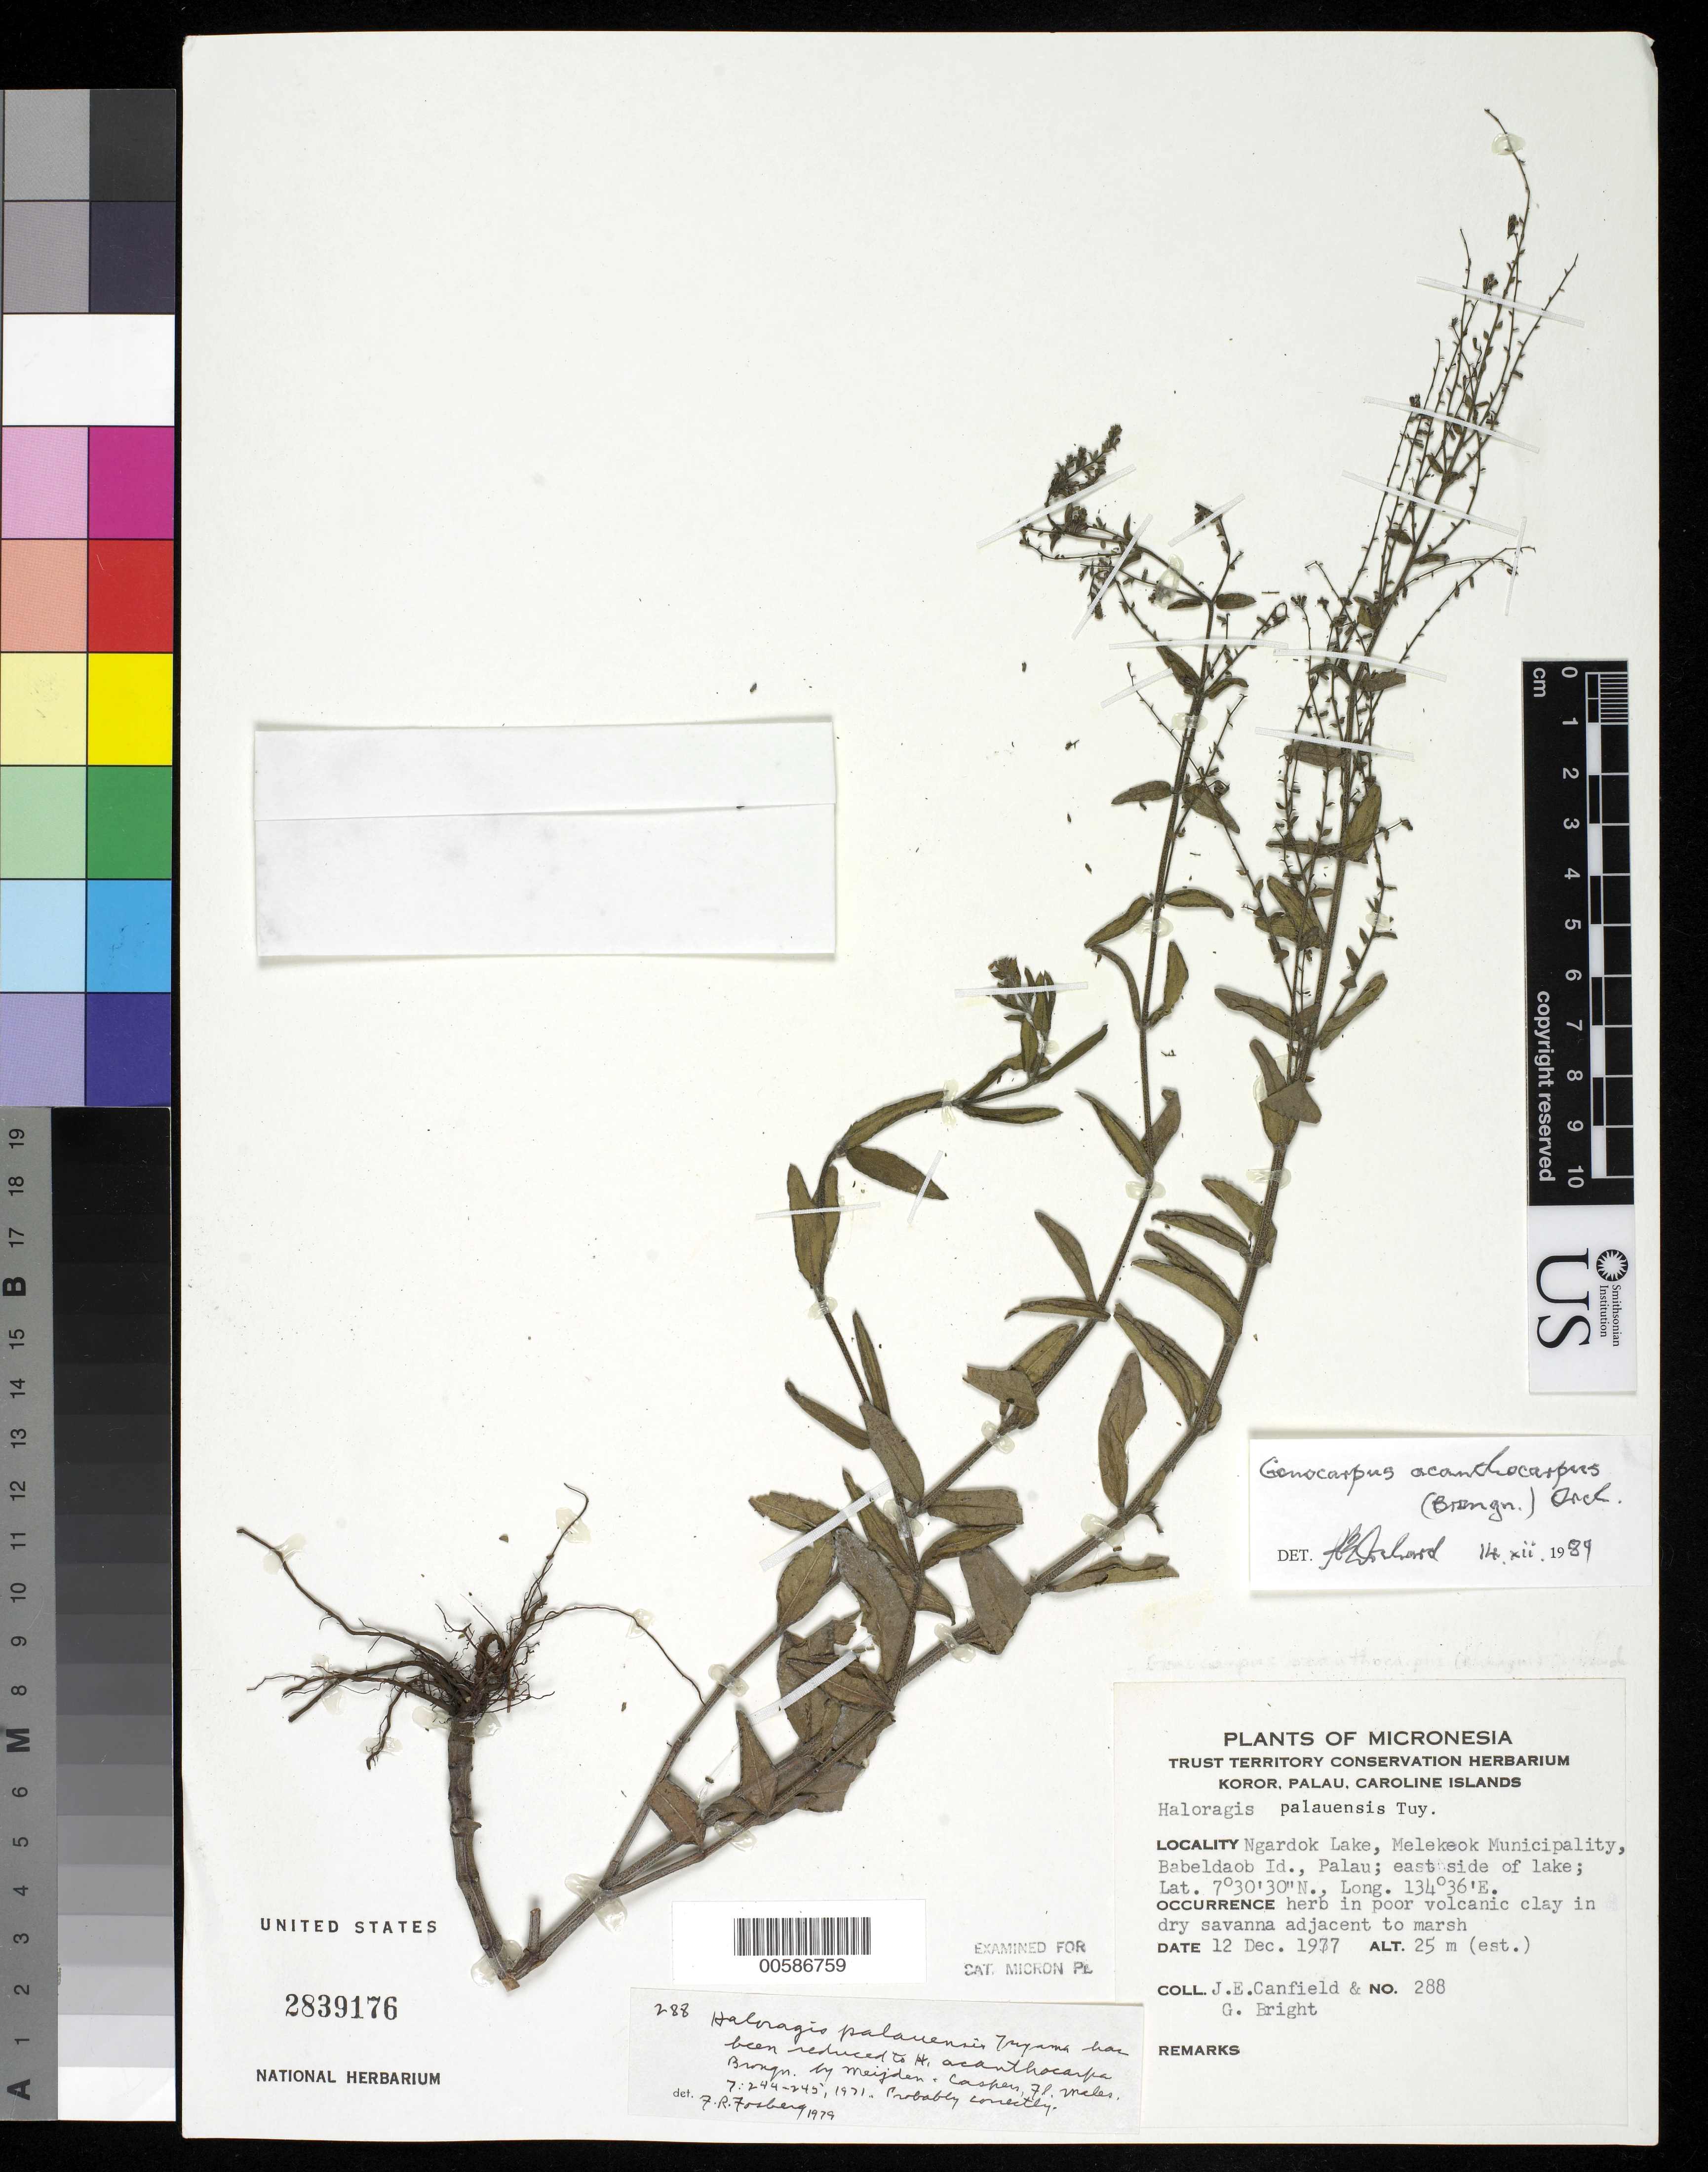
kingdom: Plantae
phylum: Tracheophyta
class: Magnoliopsida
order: Saxifragales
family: Haloragaceae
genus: Gonocarpus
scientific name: Gonocarpus micranthus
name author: Thunb.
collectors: J. E. Canfield & G. Bright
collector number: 288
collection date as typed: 12 Dec 1977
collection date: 1977-12-12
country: Palau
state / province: Melekeok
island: Babeldaob [Babelthuap]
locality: Ngardok Lake, Melekeok Mun.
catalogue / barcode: US 2839176